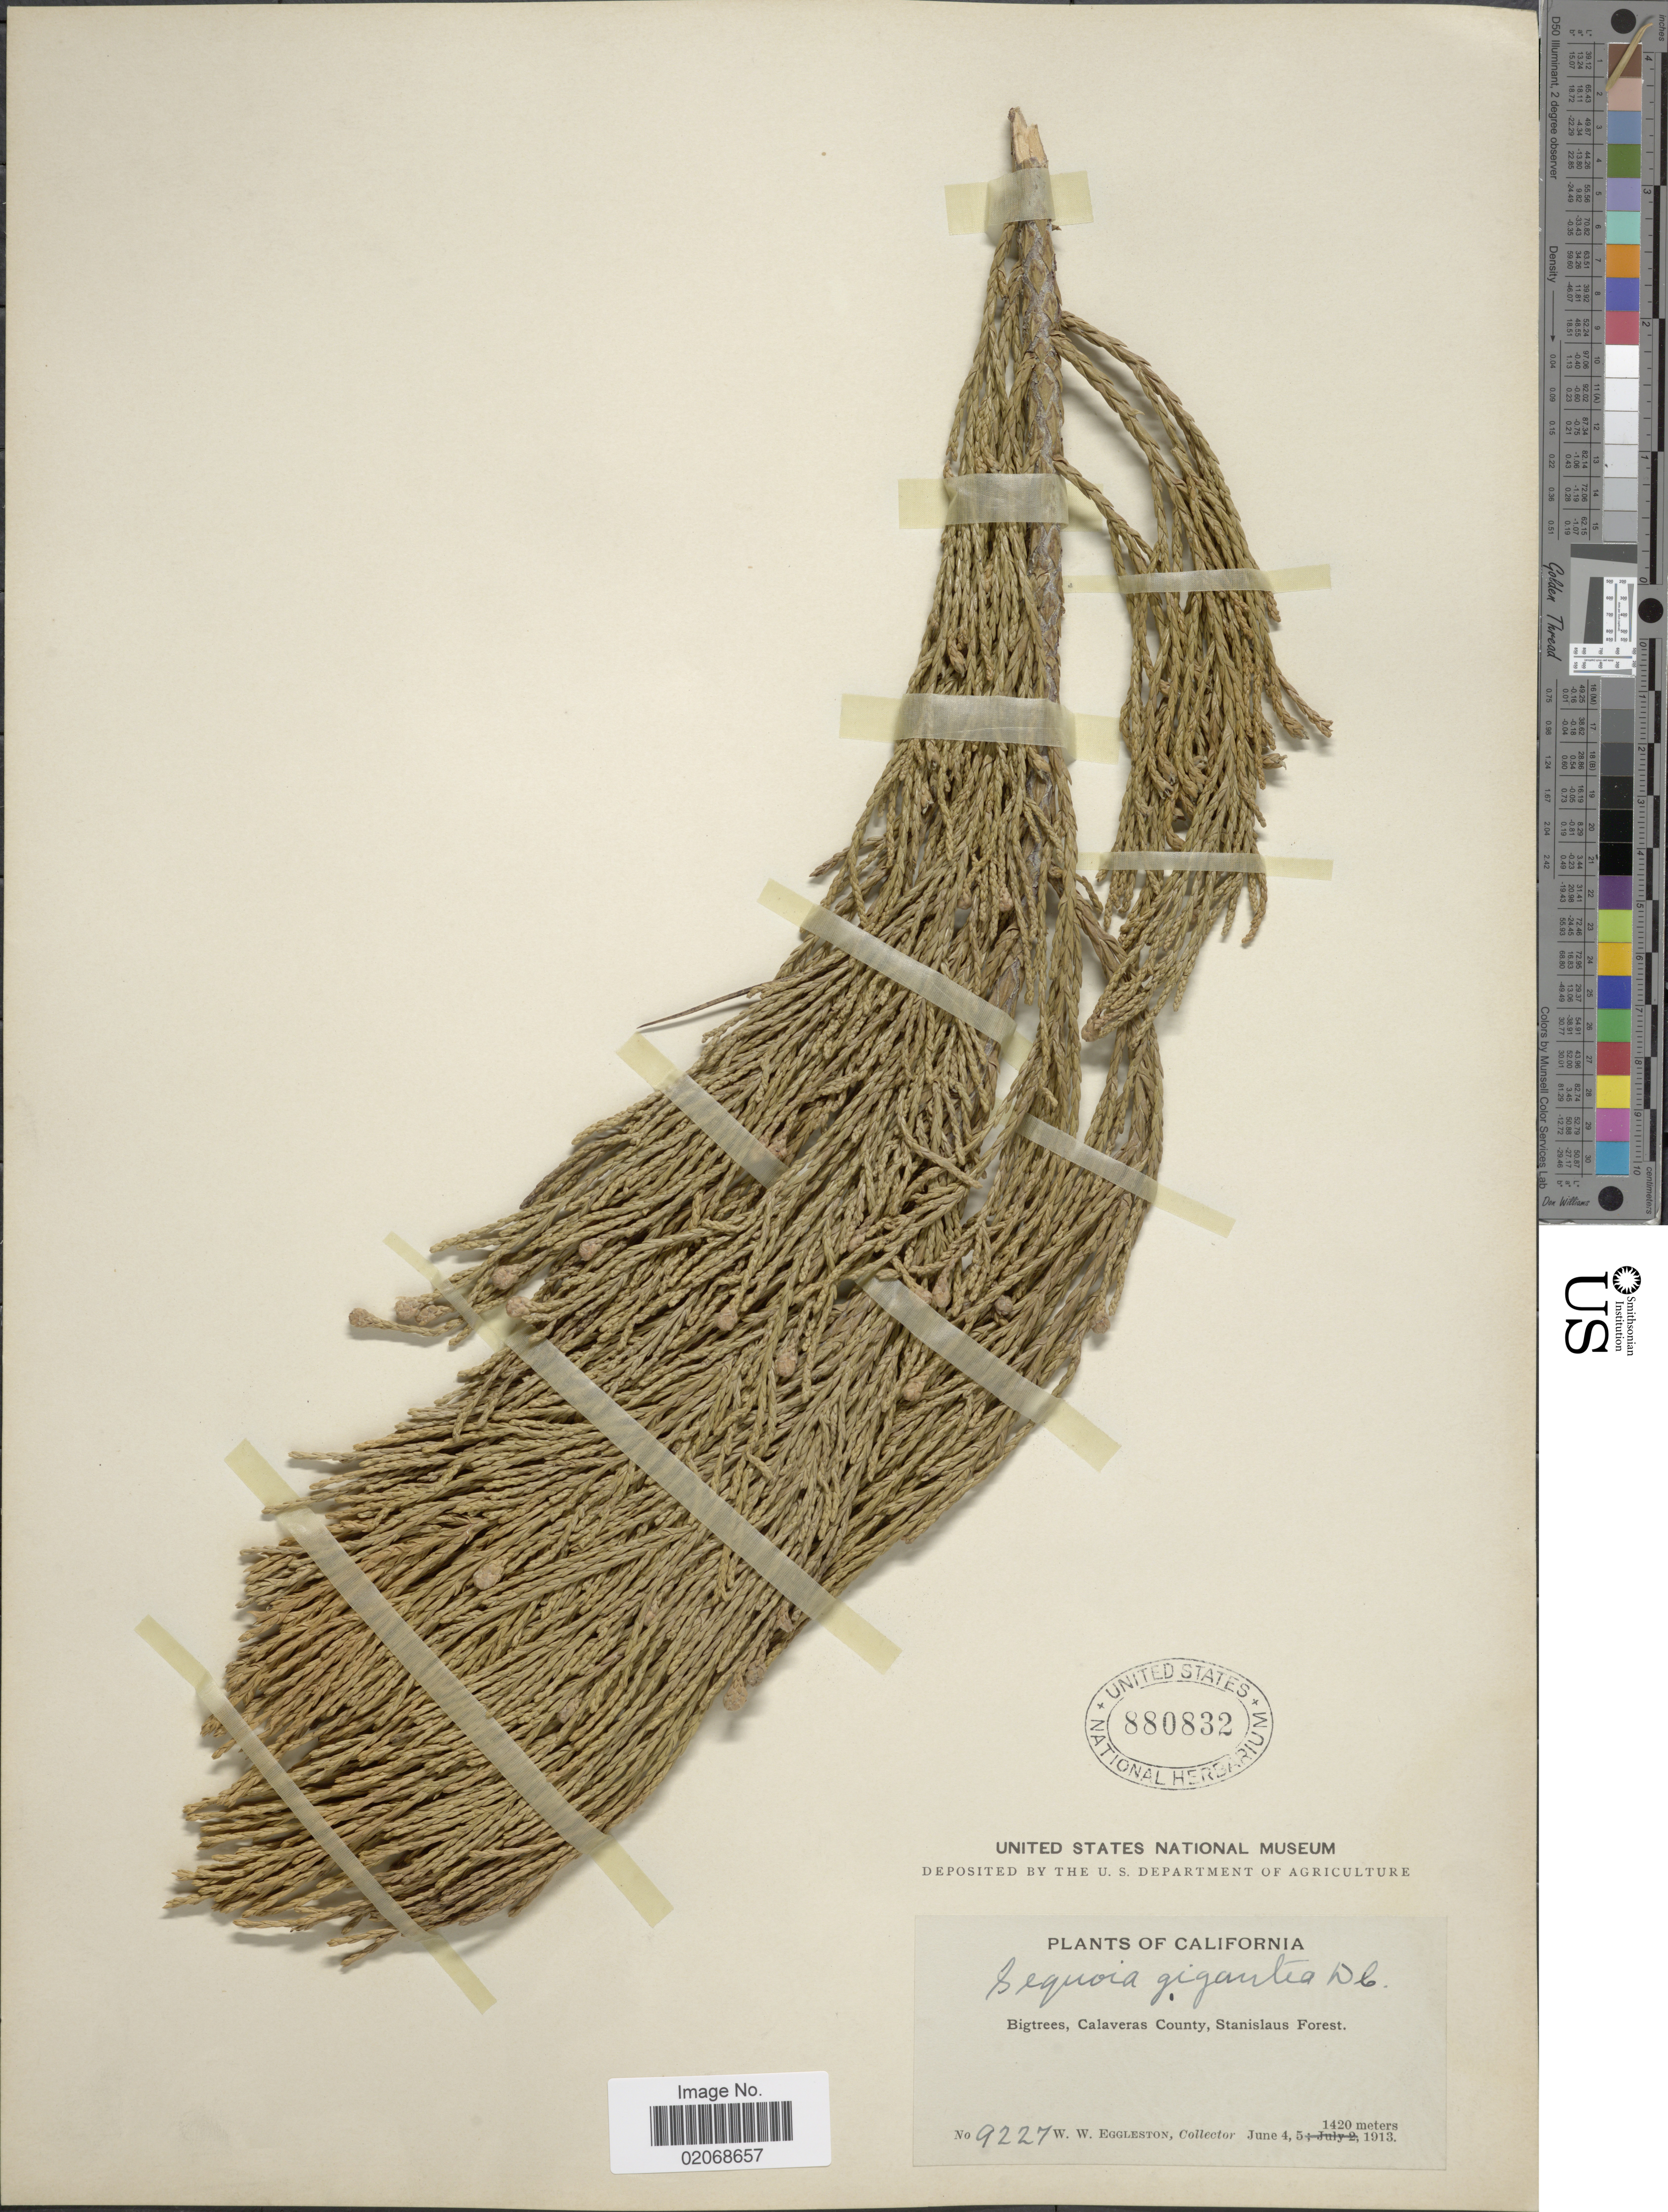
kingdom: Plantae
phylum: Tracheophyta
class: Pinopsida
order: Pinales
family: Cupressaceae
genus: Sequoia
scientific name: Sequoia gigantea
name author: (Lindl.) Decne.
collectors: W. W. Eggleston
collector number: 9227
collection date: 1913-06-04/1913-06-05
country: United States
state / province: California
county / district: Calaveras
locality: Bigtrees, Calaveras County, Stanislaus Forest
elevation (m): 1420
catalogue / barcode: US 880832